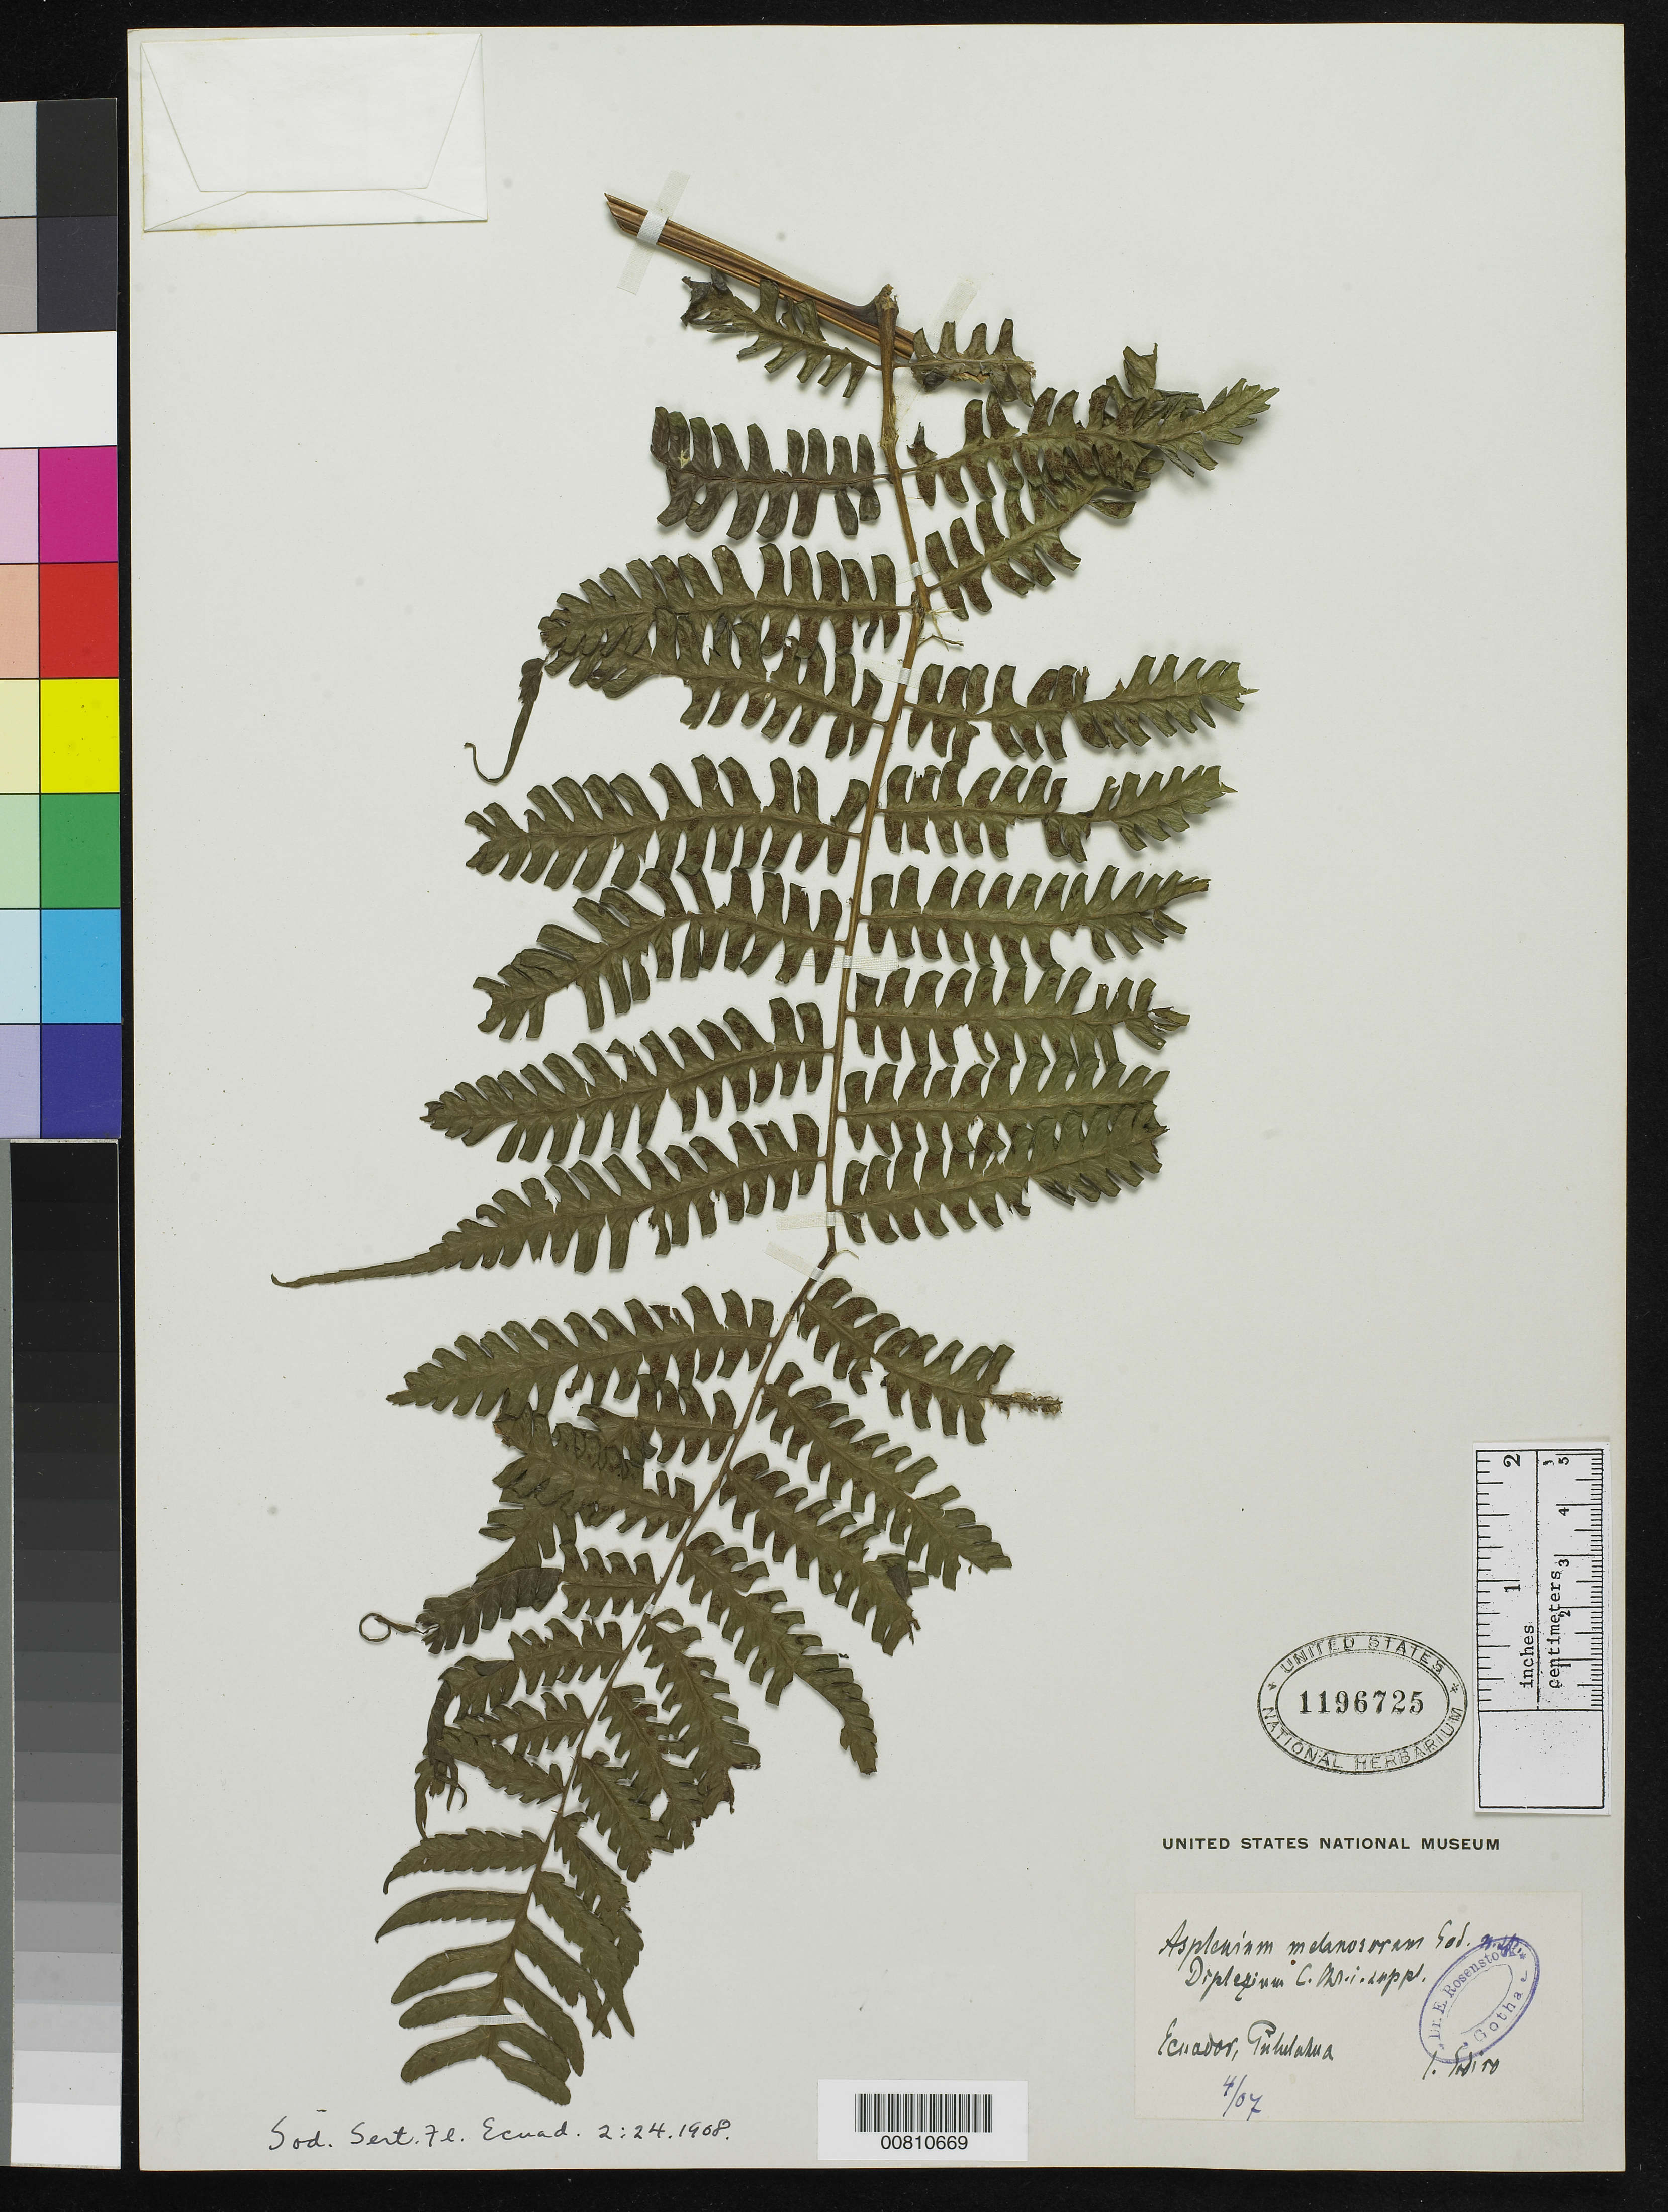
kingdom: Plantae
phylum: Tracheophyta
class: Polypodiopsida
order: Polypodiales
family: Aspleniaceae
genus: Asplenium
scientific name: Asplenium melanosorum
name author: Sodiro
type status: Isotype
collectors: L. Sodiro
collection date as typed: Apr 1907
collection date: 1907-04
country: Ecuador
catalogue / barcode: US 1196725